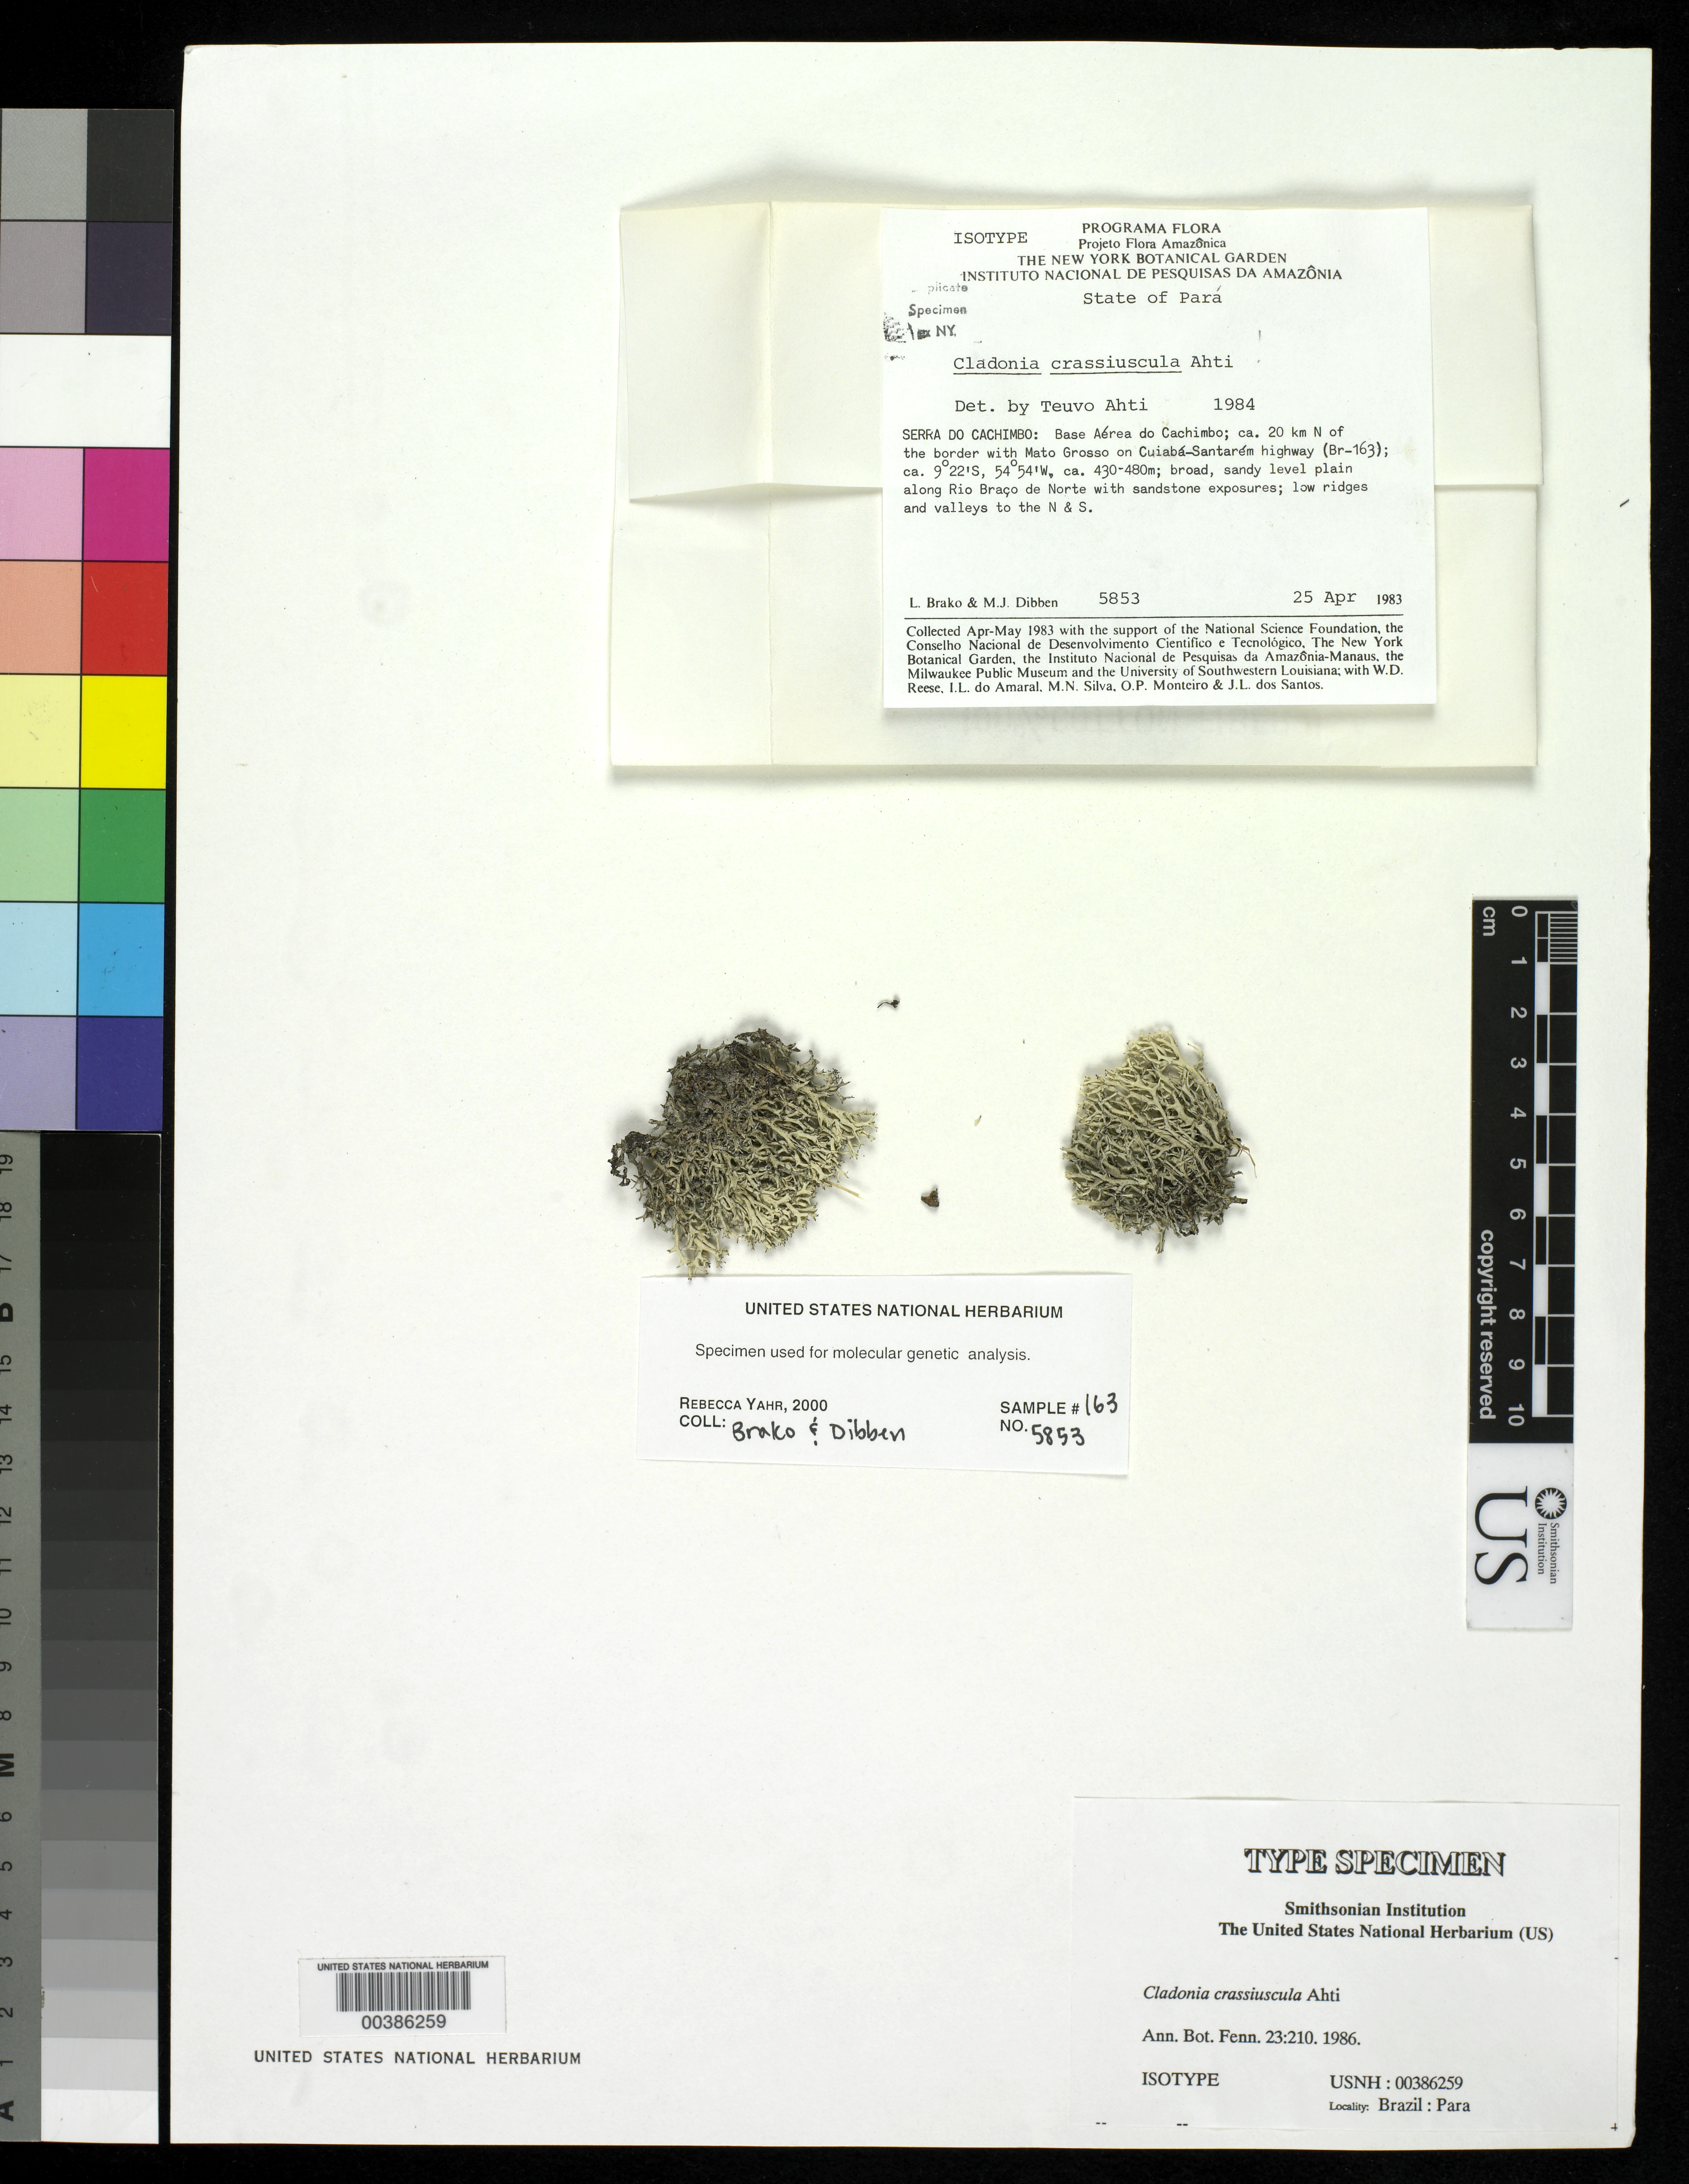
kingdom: Fungi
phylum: Ascomycota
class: Lecanoromycetes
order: Lecanorales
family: Cladoniaceae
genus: Cladonia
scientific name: Cladonia crassiuscula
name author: Ahti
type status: Isotype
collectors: L. Brako & M. Dibben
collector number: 5853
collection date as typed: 25 Apr 1983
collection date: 1983-04-25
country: Brazil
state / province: Pará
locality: Serra do Cachimbo, Base Aerea do Cachimbo, 20 km N of border with Mato Grosso on Cuiaba-Santarem Highway (BR-163).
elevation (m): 430